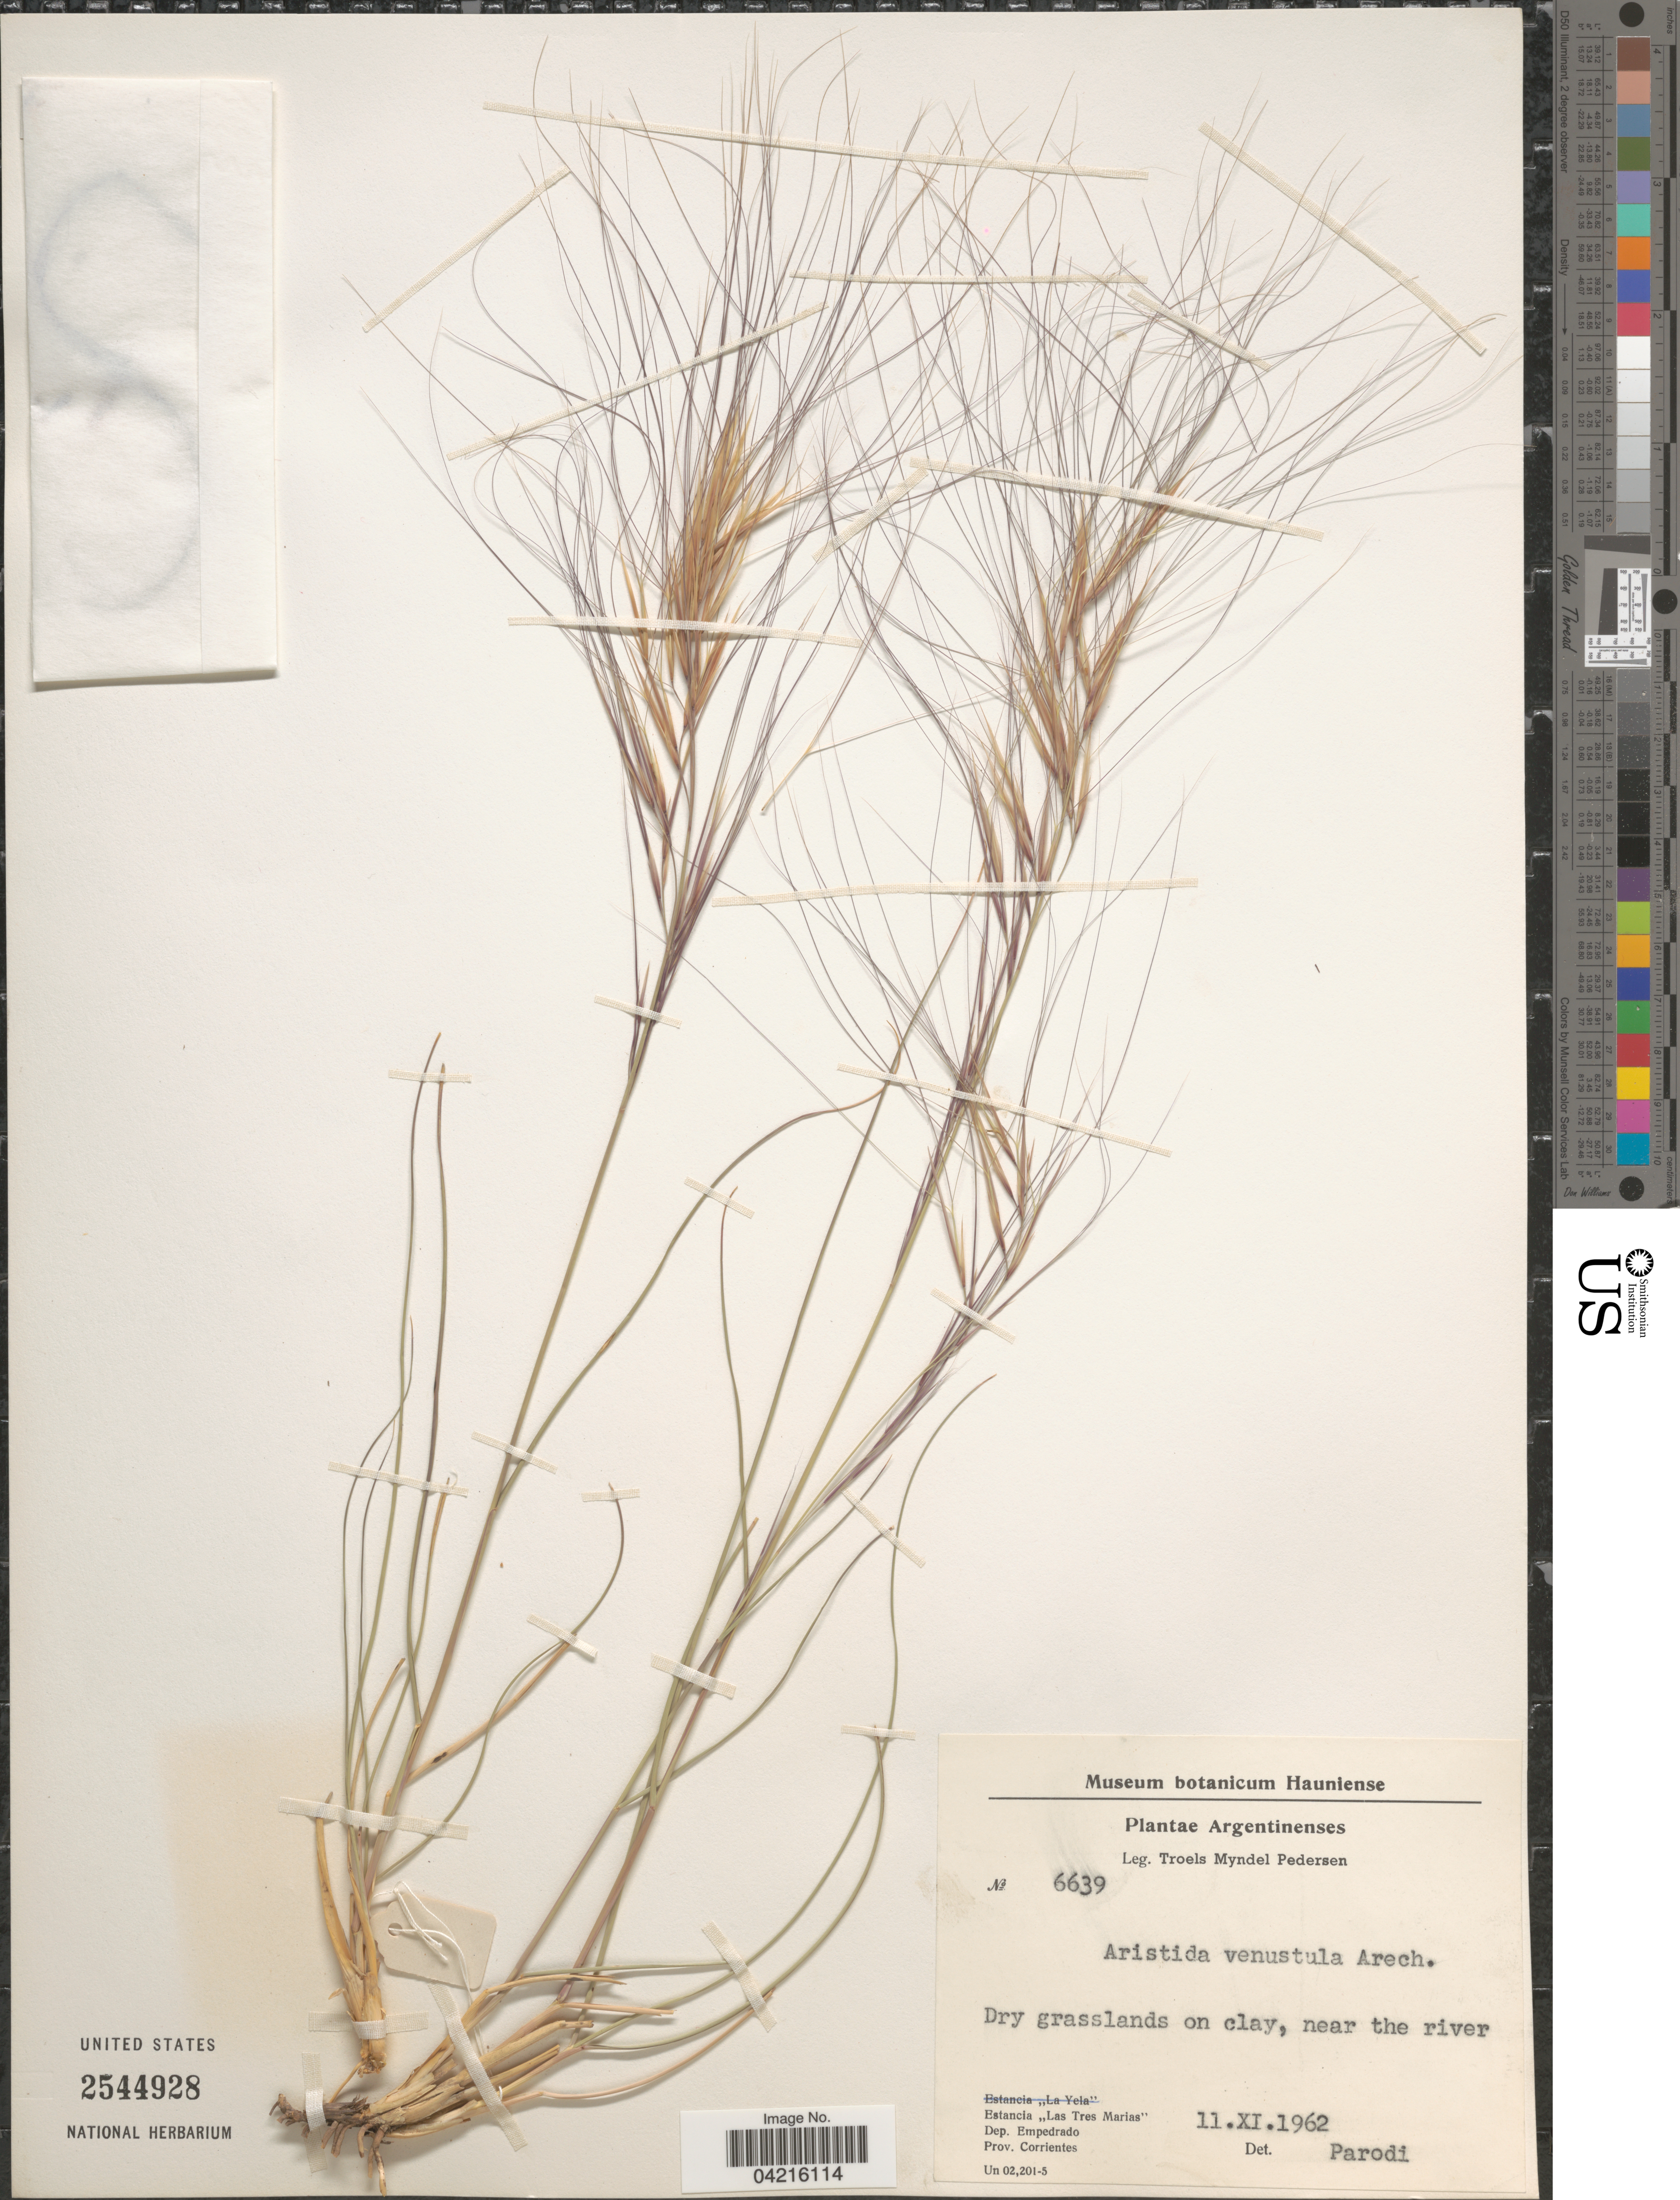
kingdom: Plantae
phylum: Tracheophyta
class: Liliopsida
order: Poales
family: Poaceae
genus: Aristida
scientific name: Aristida venustula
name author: Arechav.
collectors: T. Pederson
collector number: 6639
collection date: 1962-11-11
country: Argentina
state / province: Corrientes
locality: Estancia "Las Tres Marias". Dep. Empedrado.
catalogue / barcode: US 2544928